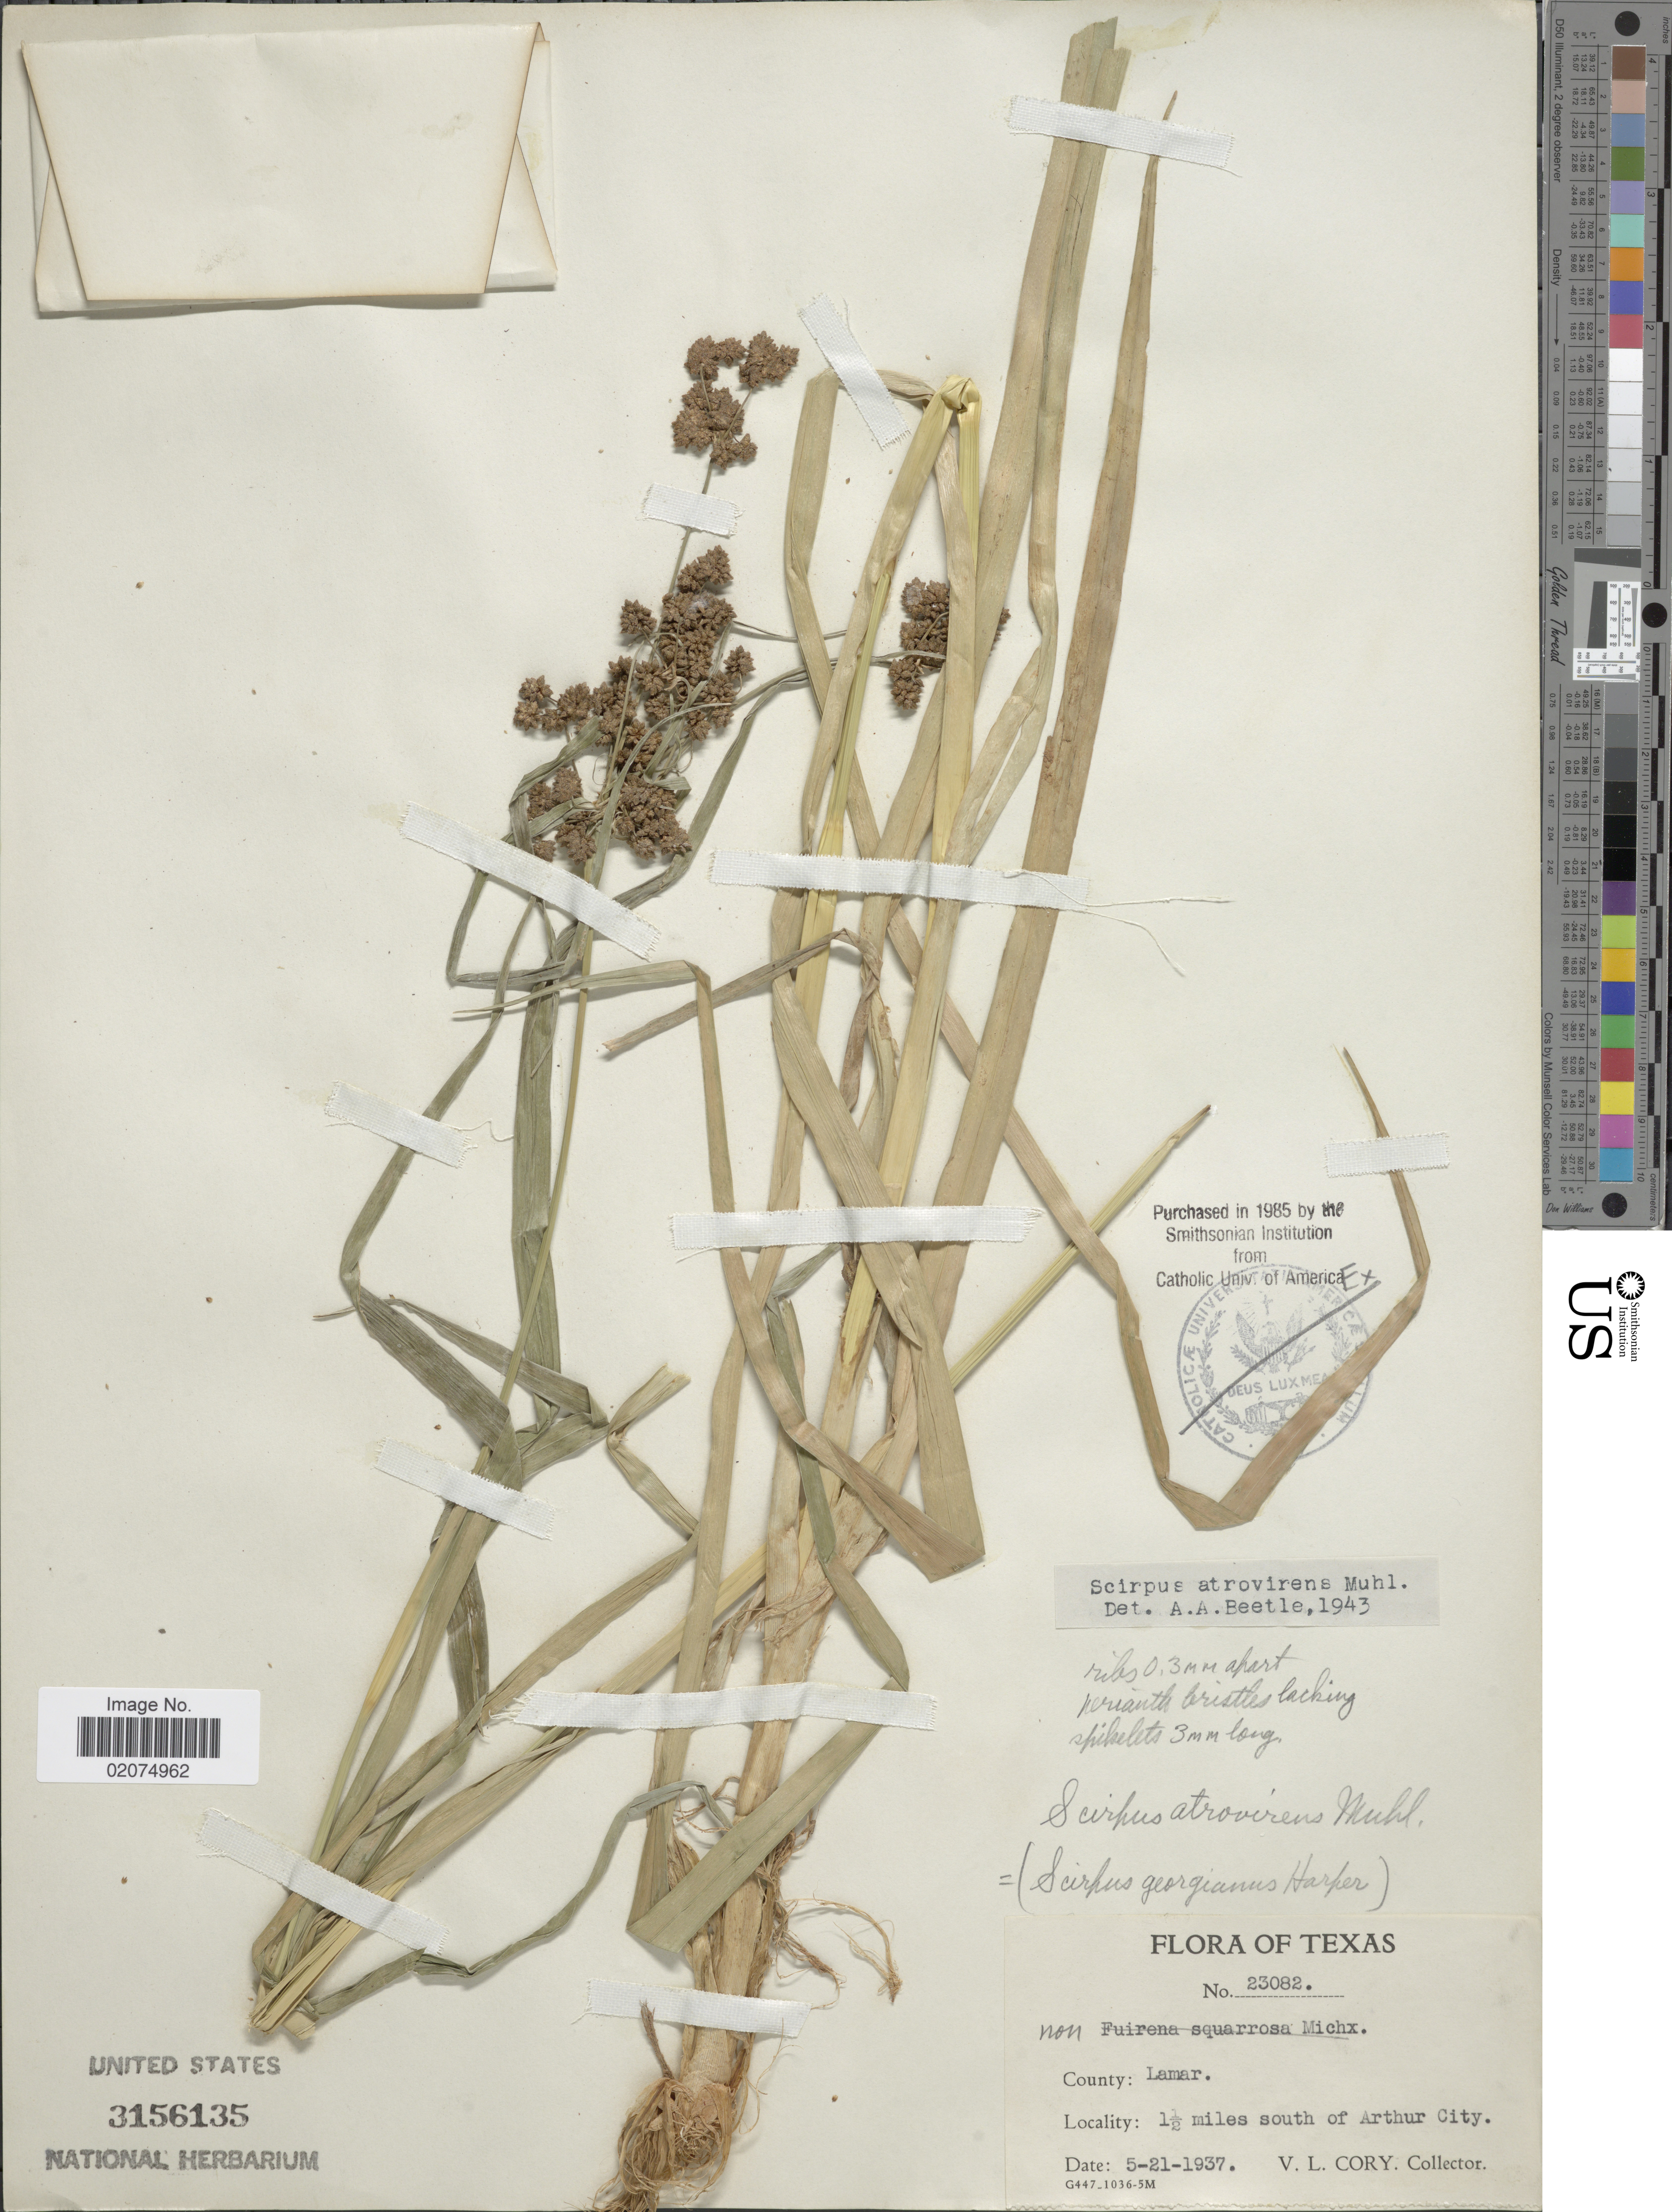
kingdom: Plantae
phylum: Tracheophyta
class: Liliopsida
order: Poales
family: Cyperaceae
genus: Scirpus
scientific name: Scirpus atrovirens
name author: Willd.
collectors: V. Cory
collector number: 23082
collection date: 1937-05-21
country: United States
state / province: Texas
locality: County Lamar, 1½ miles south of Arthur City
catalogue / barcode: US 3156135